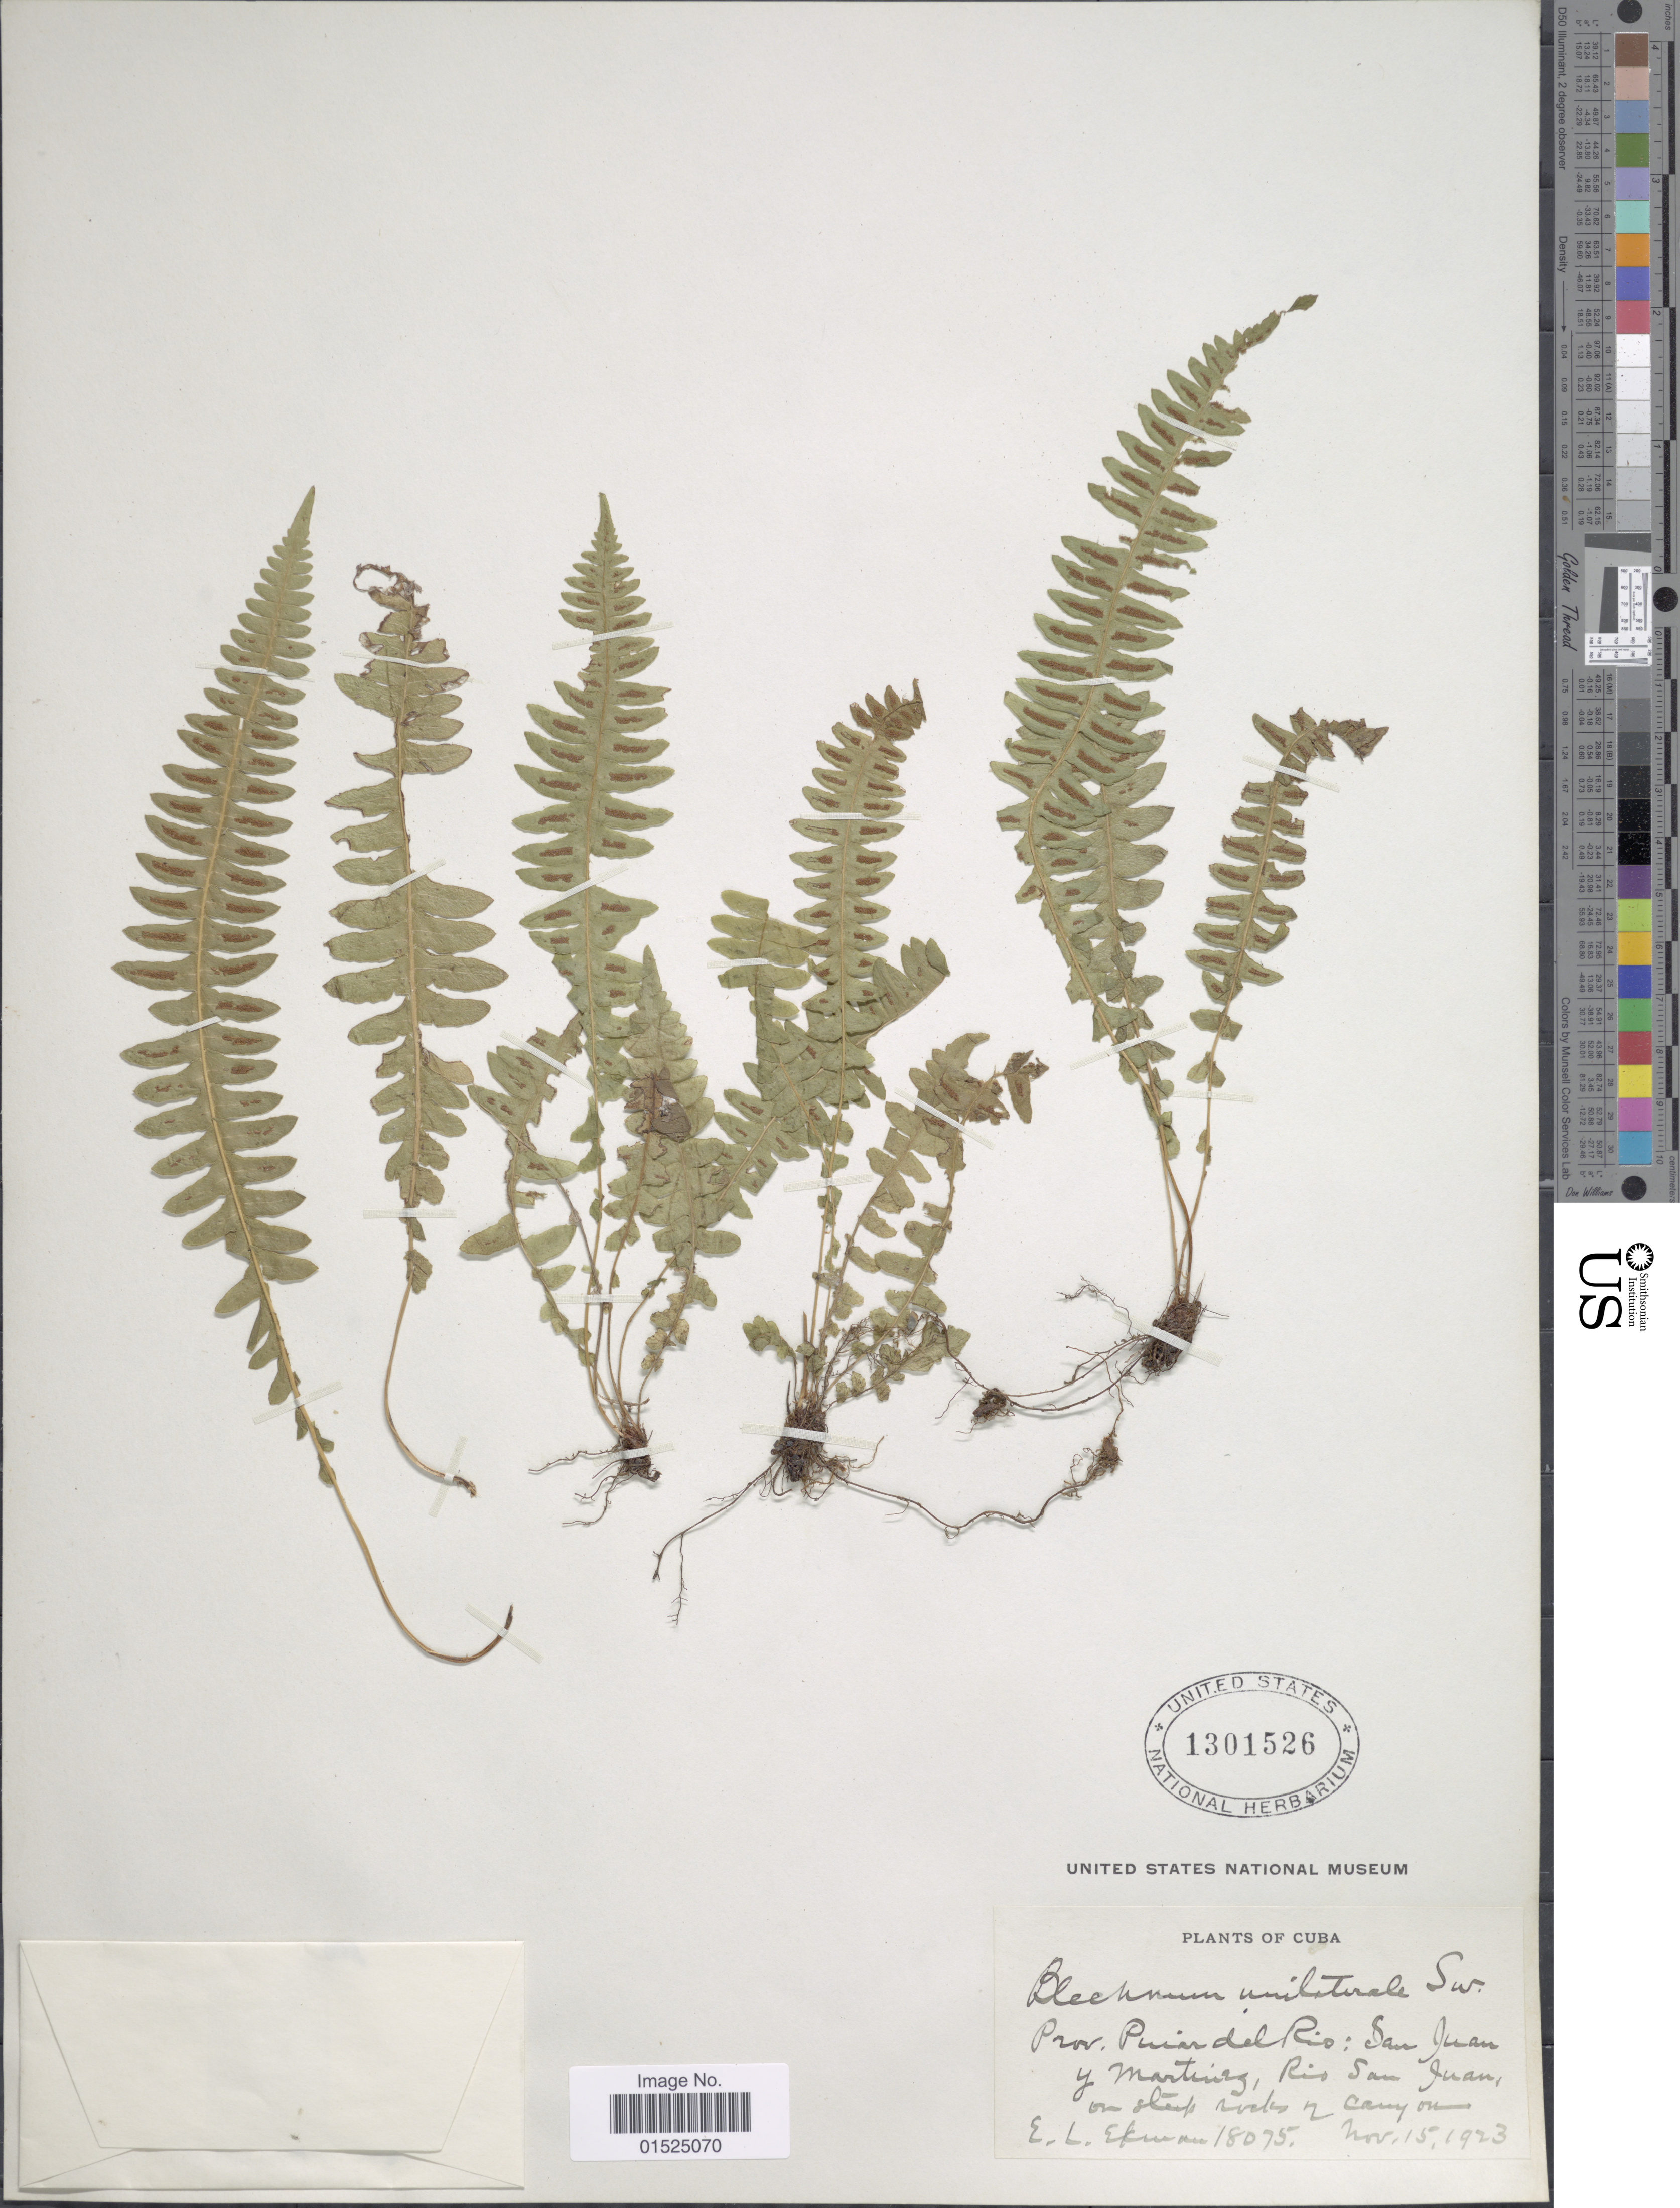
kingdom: Plantae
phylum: Tracheophyta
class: Polypodiopsida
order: Polypodiales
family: Blechnaceae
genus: Blechnum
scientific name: Blechnum unilaterale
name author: Sw.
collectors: E. L. Ekman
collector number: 18075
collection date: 1923-11-15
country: Cuba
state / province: Pinar del Río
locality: San Juan y Martinez, Rio San Juan, on steep rocks of Canyon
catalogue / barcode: US 1301526